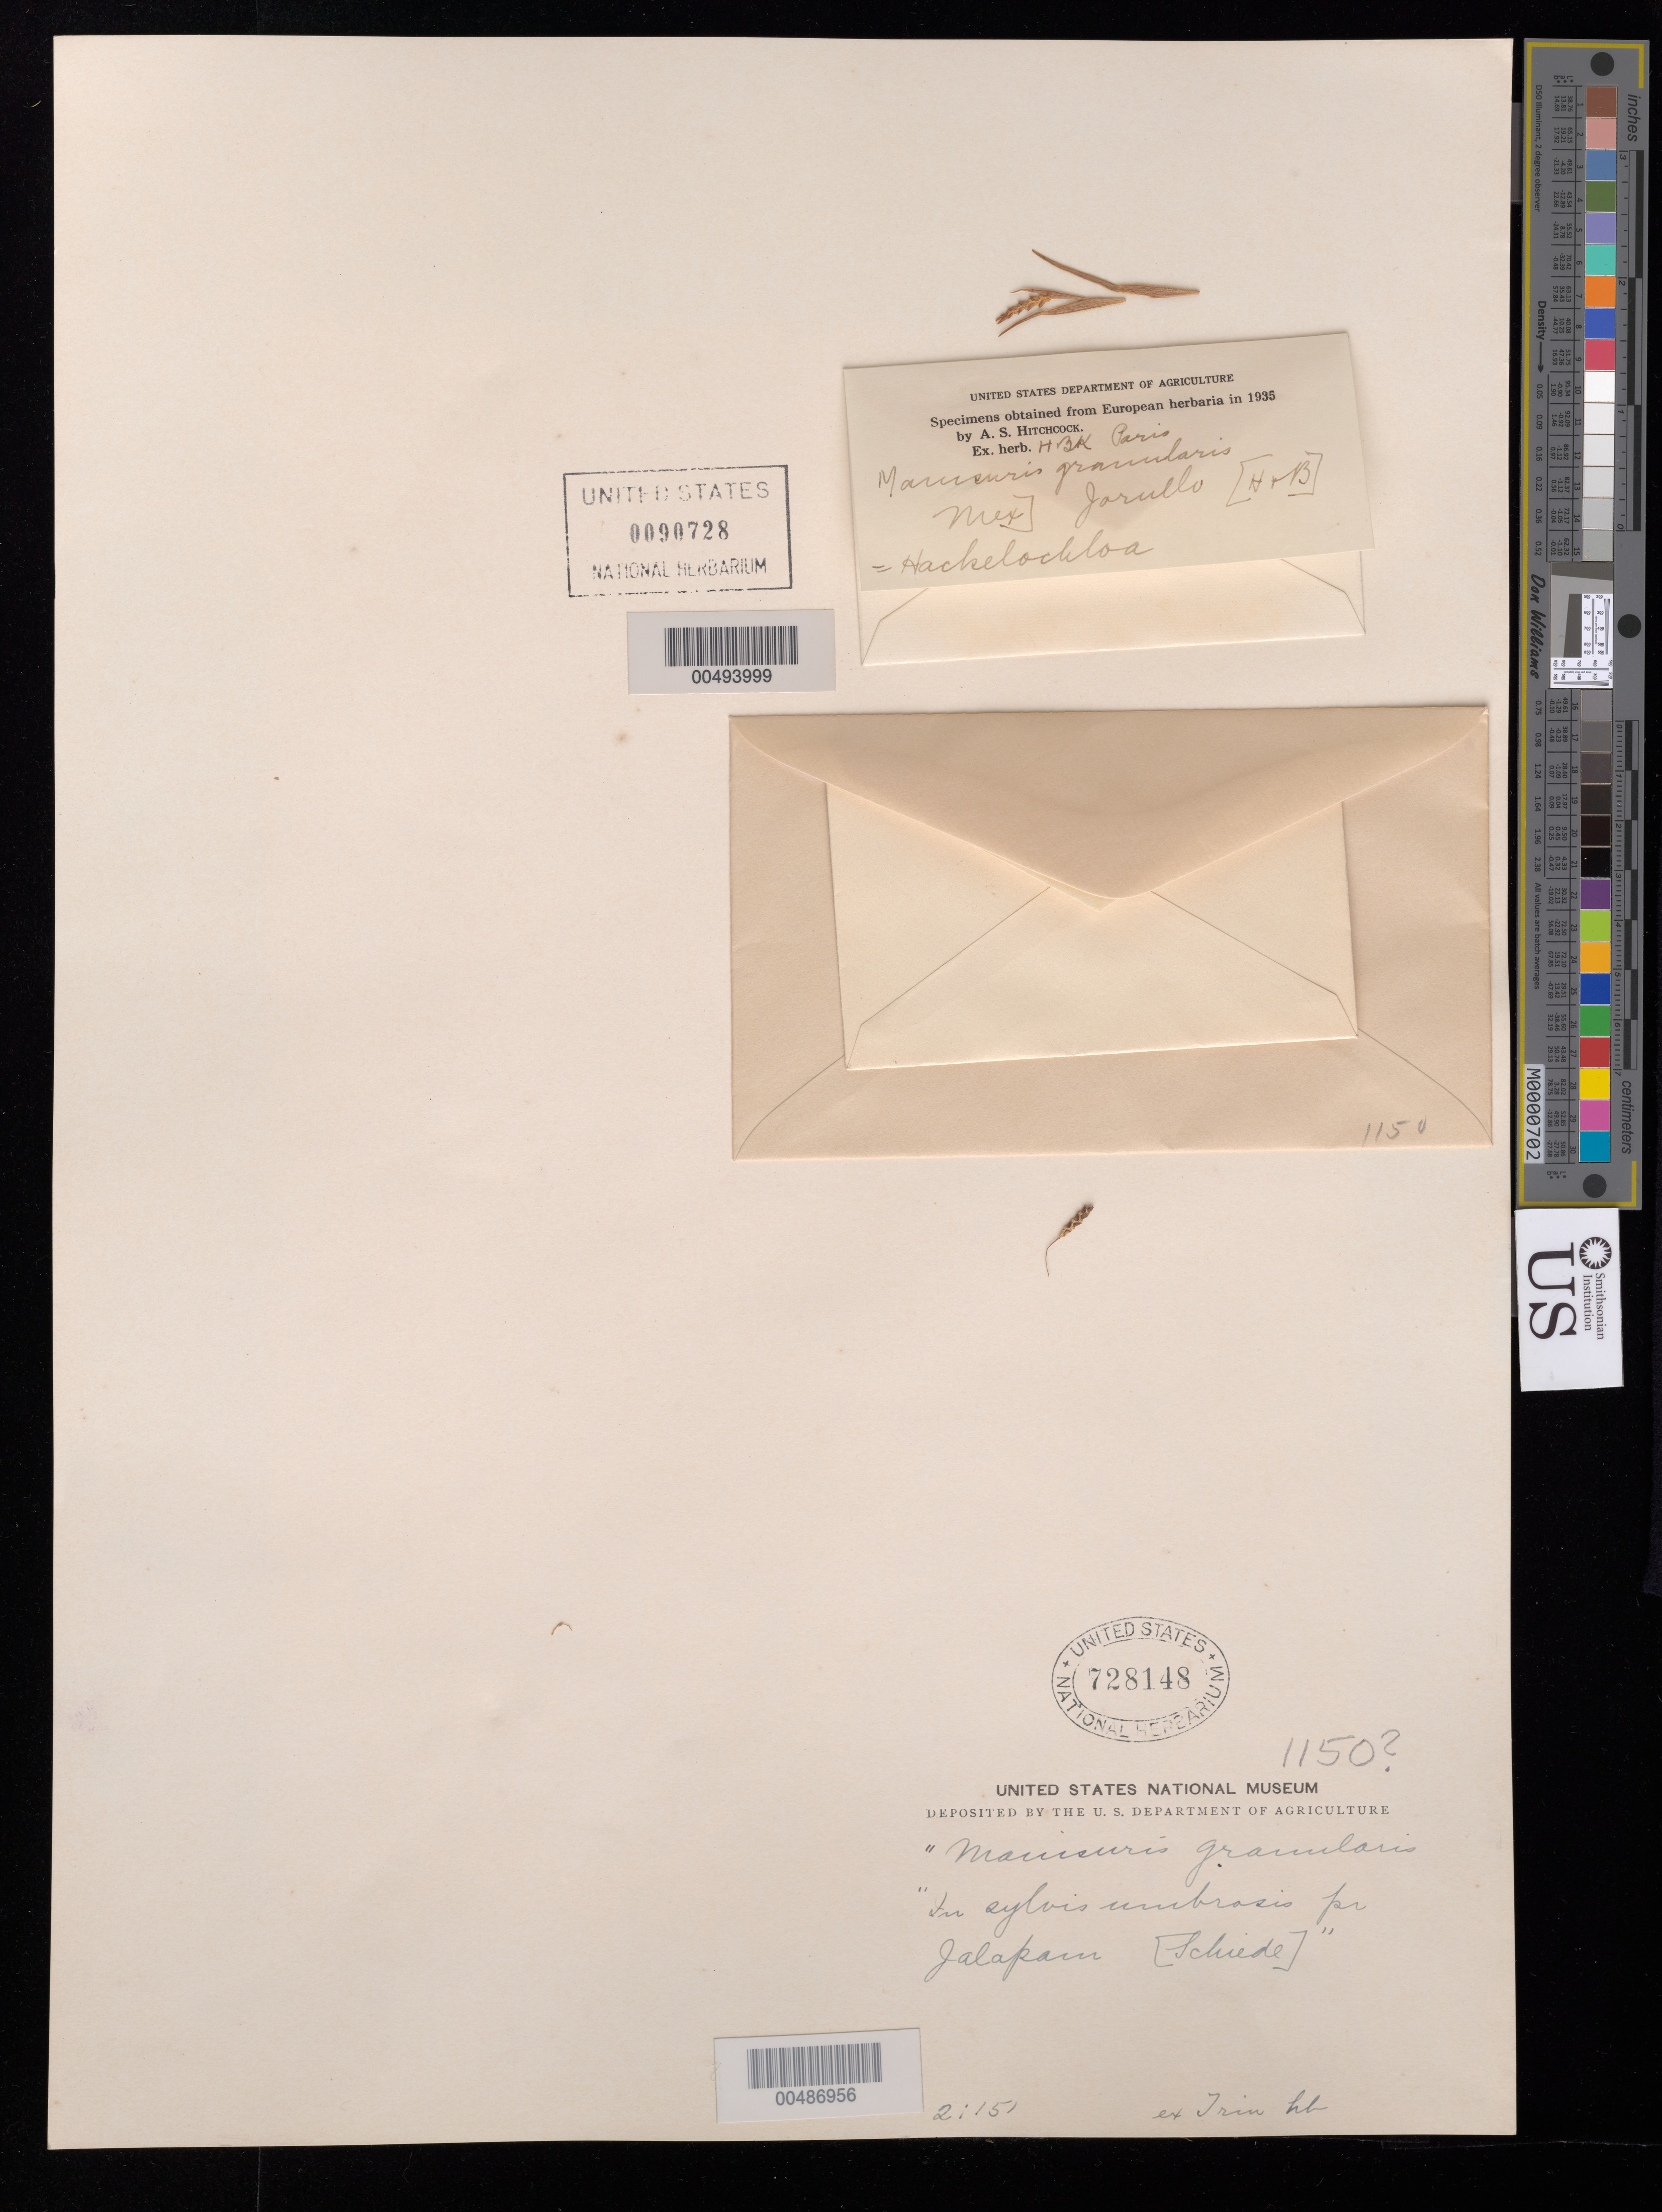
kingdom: Plantae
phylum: Tracheophyta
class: Liliopsida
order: Poales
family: Poaceae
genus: Hackelochloa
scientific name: Hackelochloa granularis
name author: (L.) Kuntze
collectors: C. J. W. Schiede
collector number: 1150? (2:151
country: Mexico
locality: In sylvis umbrosis pr Jalapam.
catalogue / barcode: US 728148